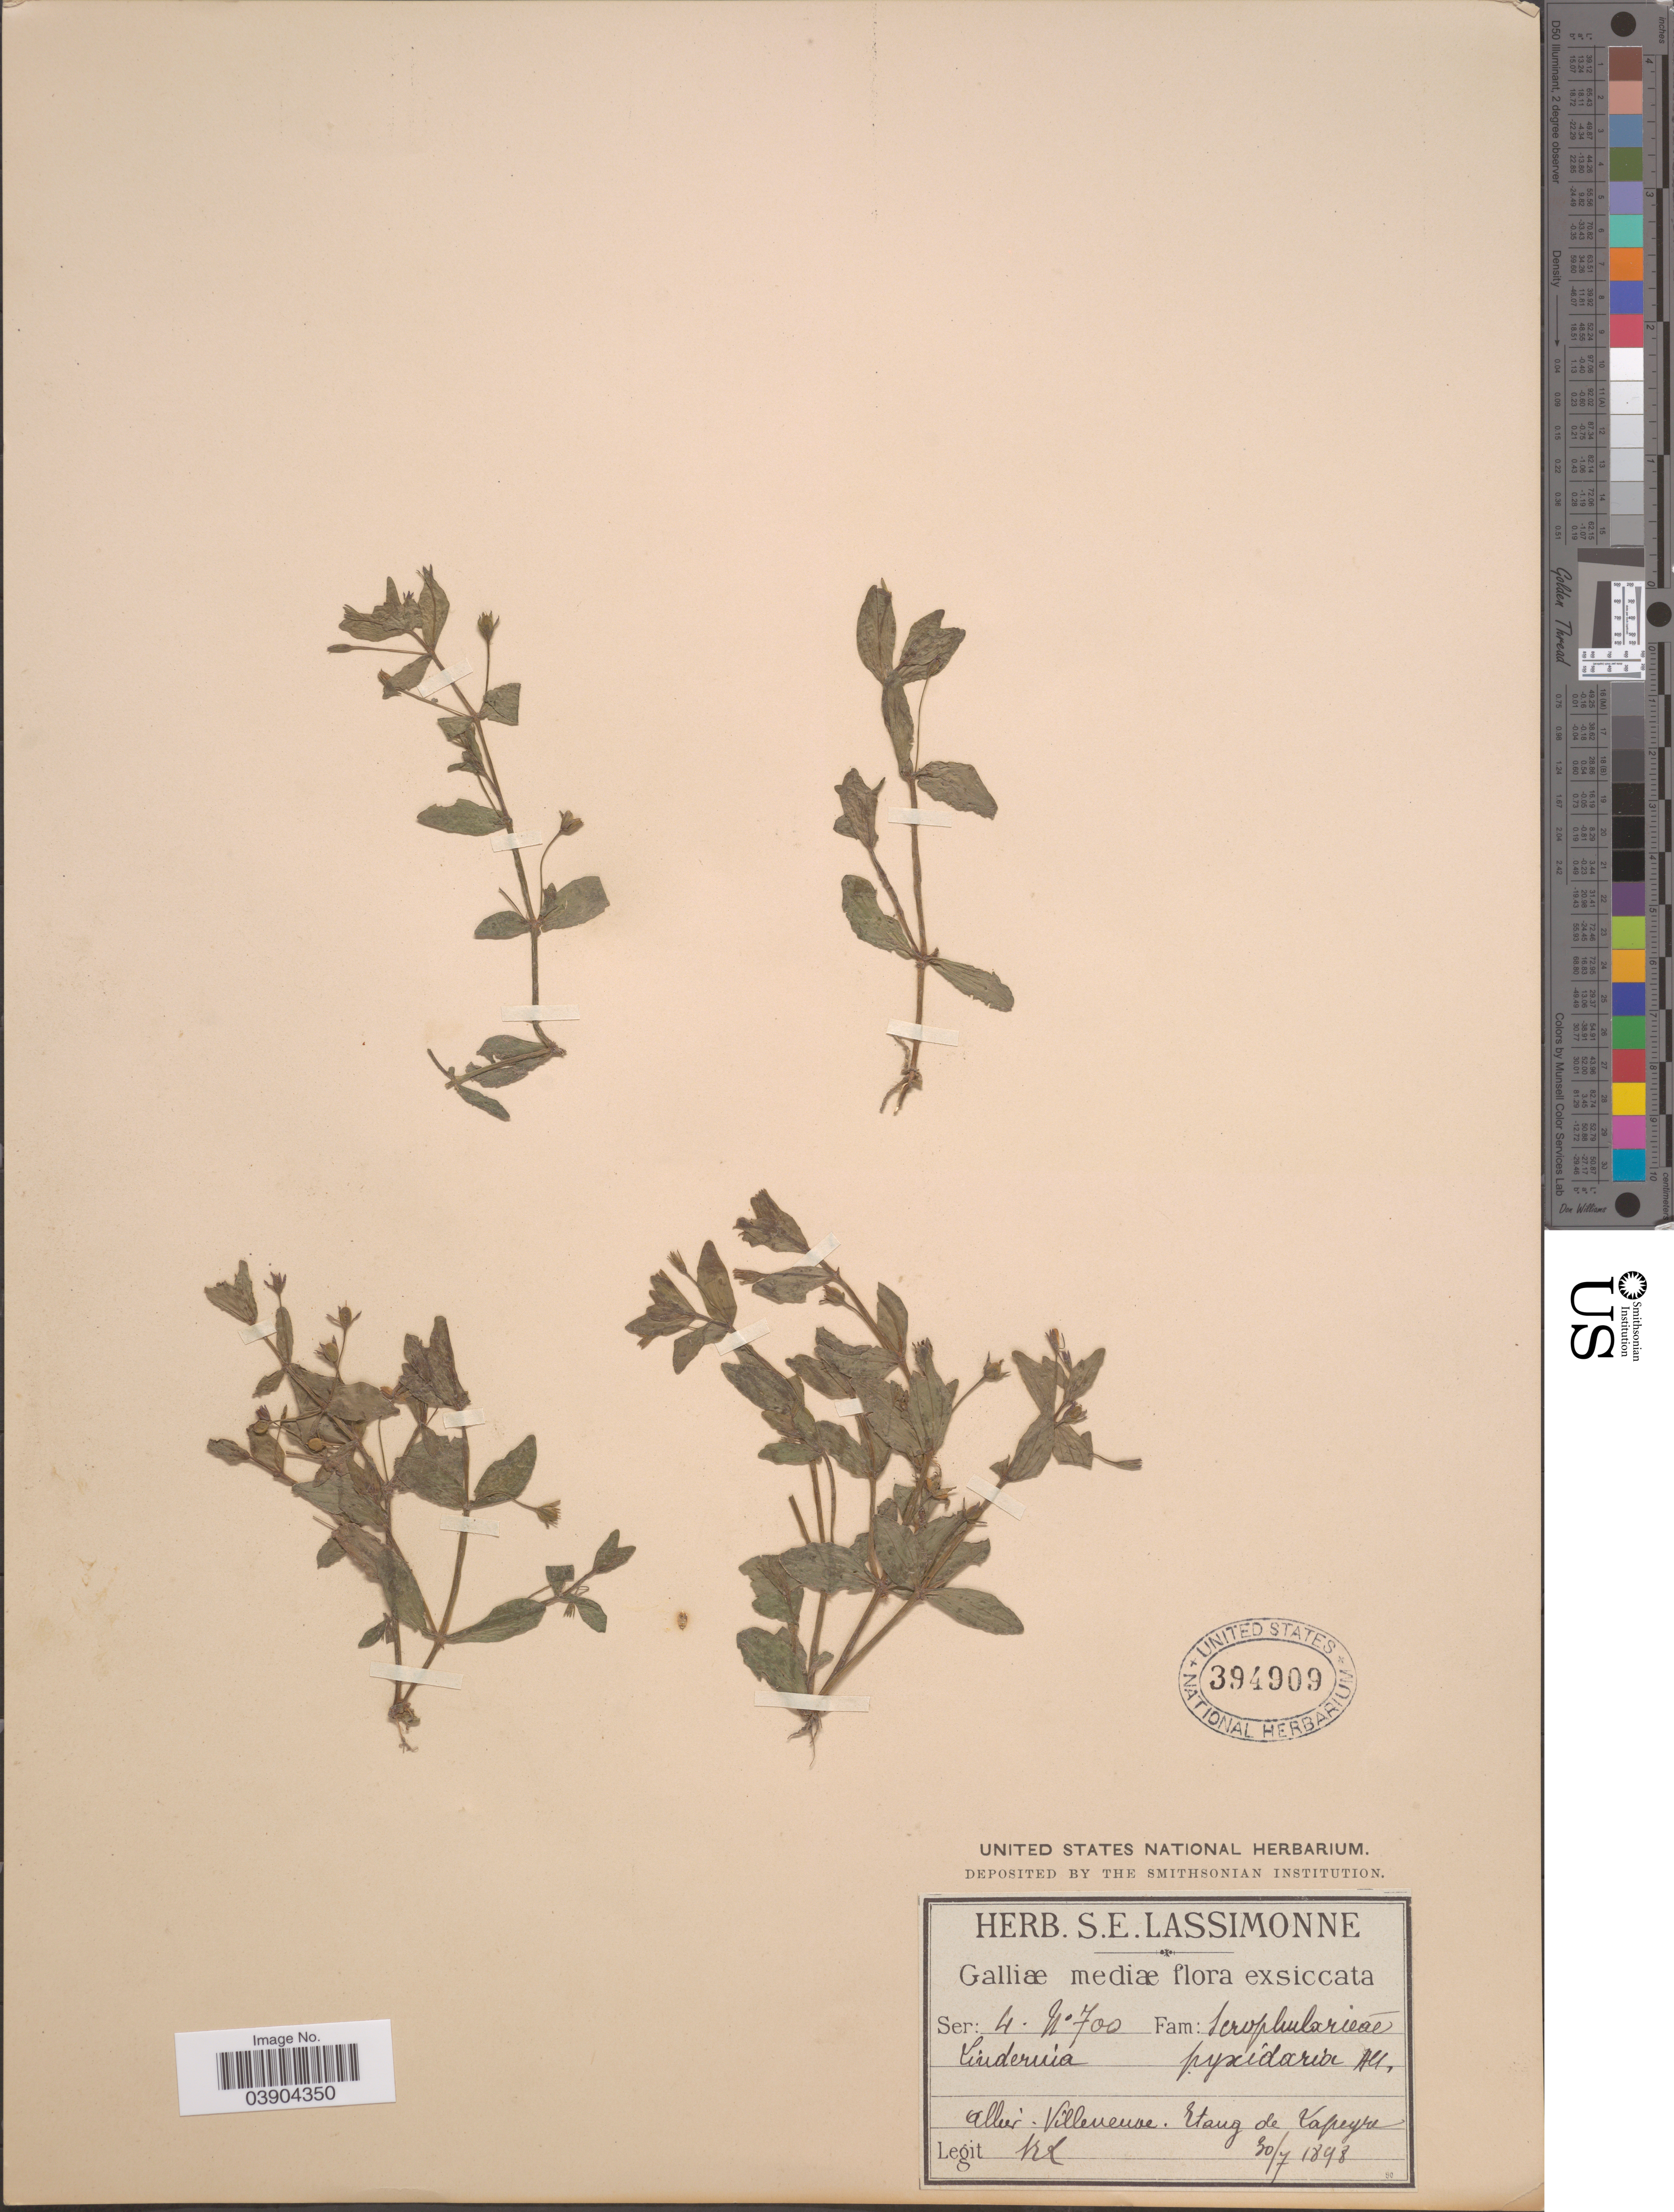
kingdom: Plantae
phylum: Tracheophyta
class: Magnoliopsida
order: Lamiales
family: Linderniaceae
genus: Lindernia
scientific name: Lindernia pyxidaria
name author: All.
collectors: S. Lassimonne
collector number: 700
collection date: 1898-07-30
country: France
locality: Galliæ mediæ. Allier-Villeneuve. Etang de Tapeyre [interpreted].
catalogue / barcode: US 394909